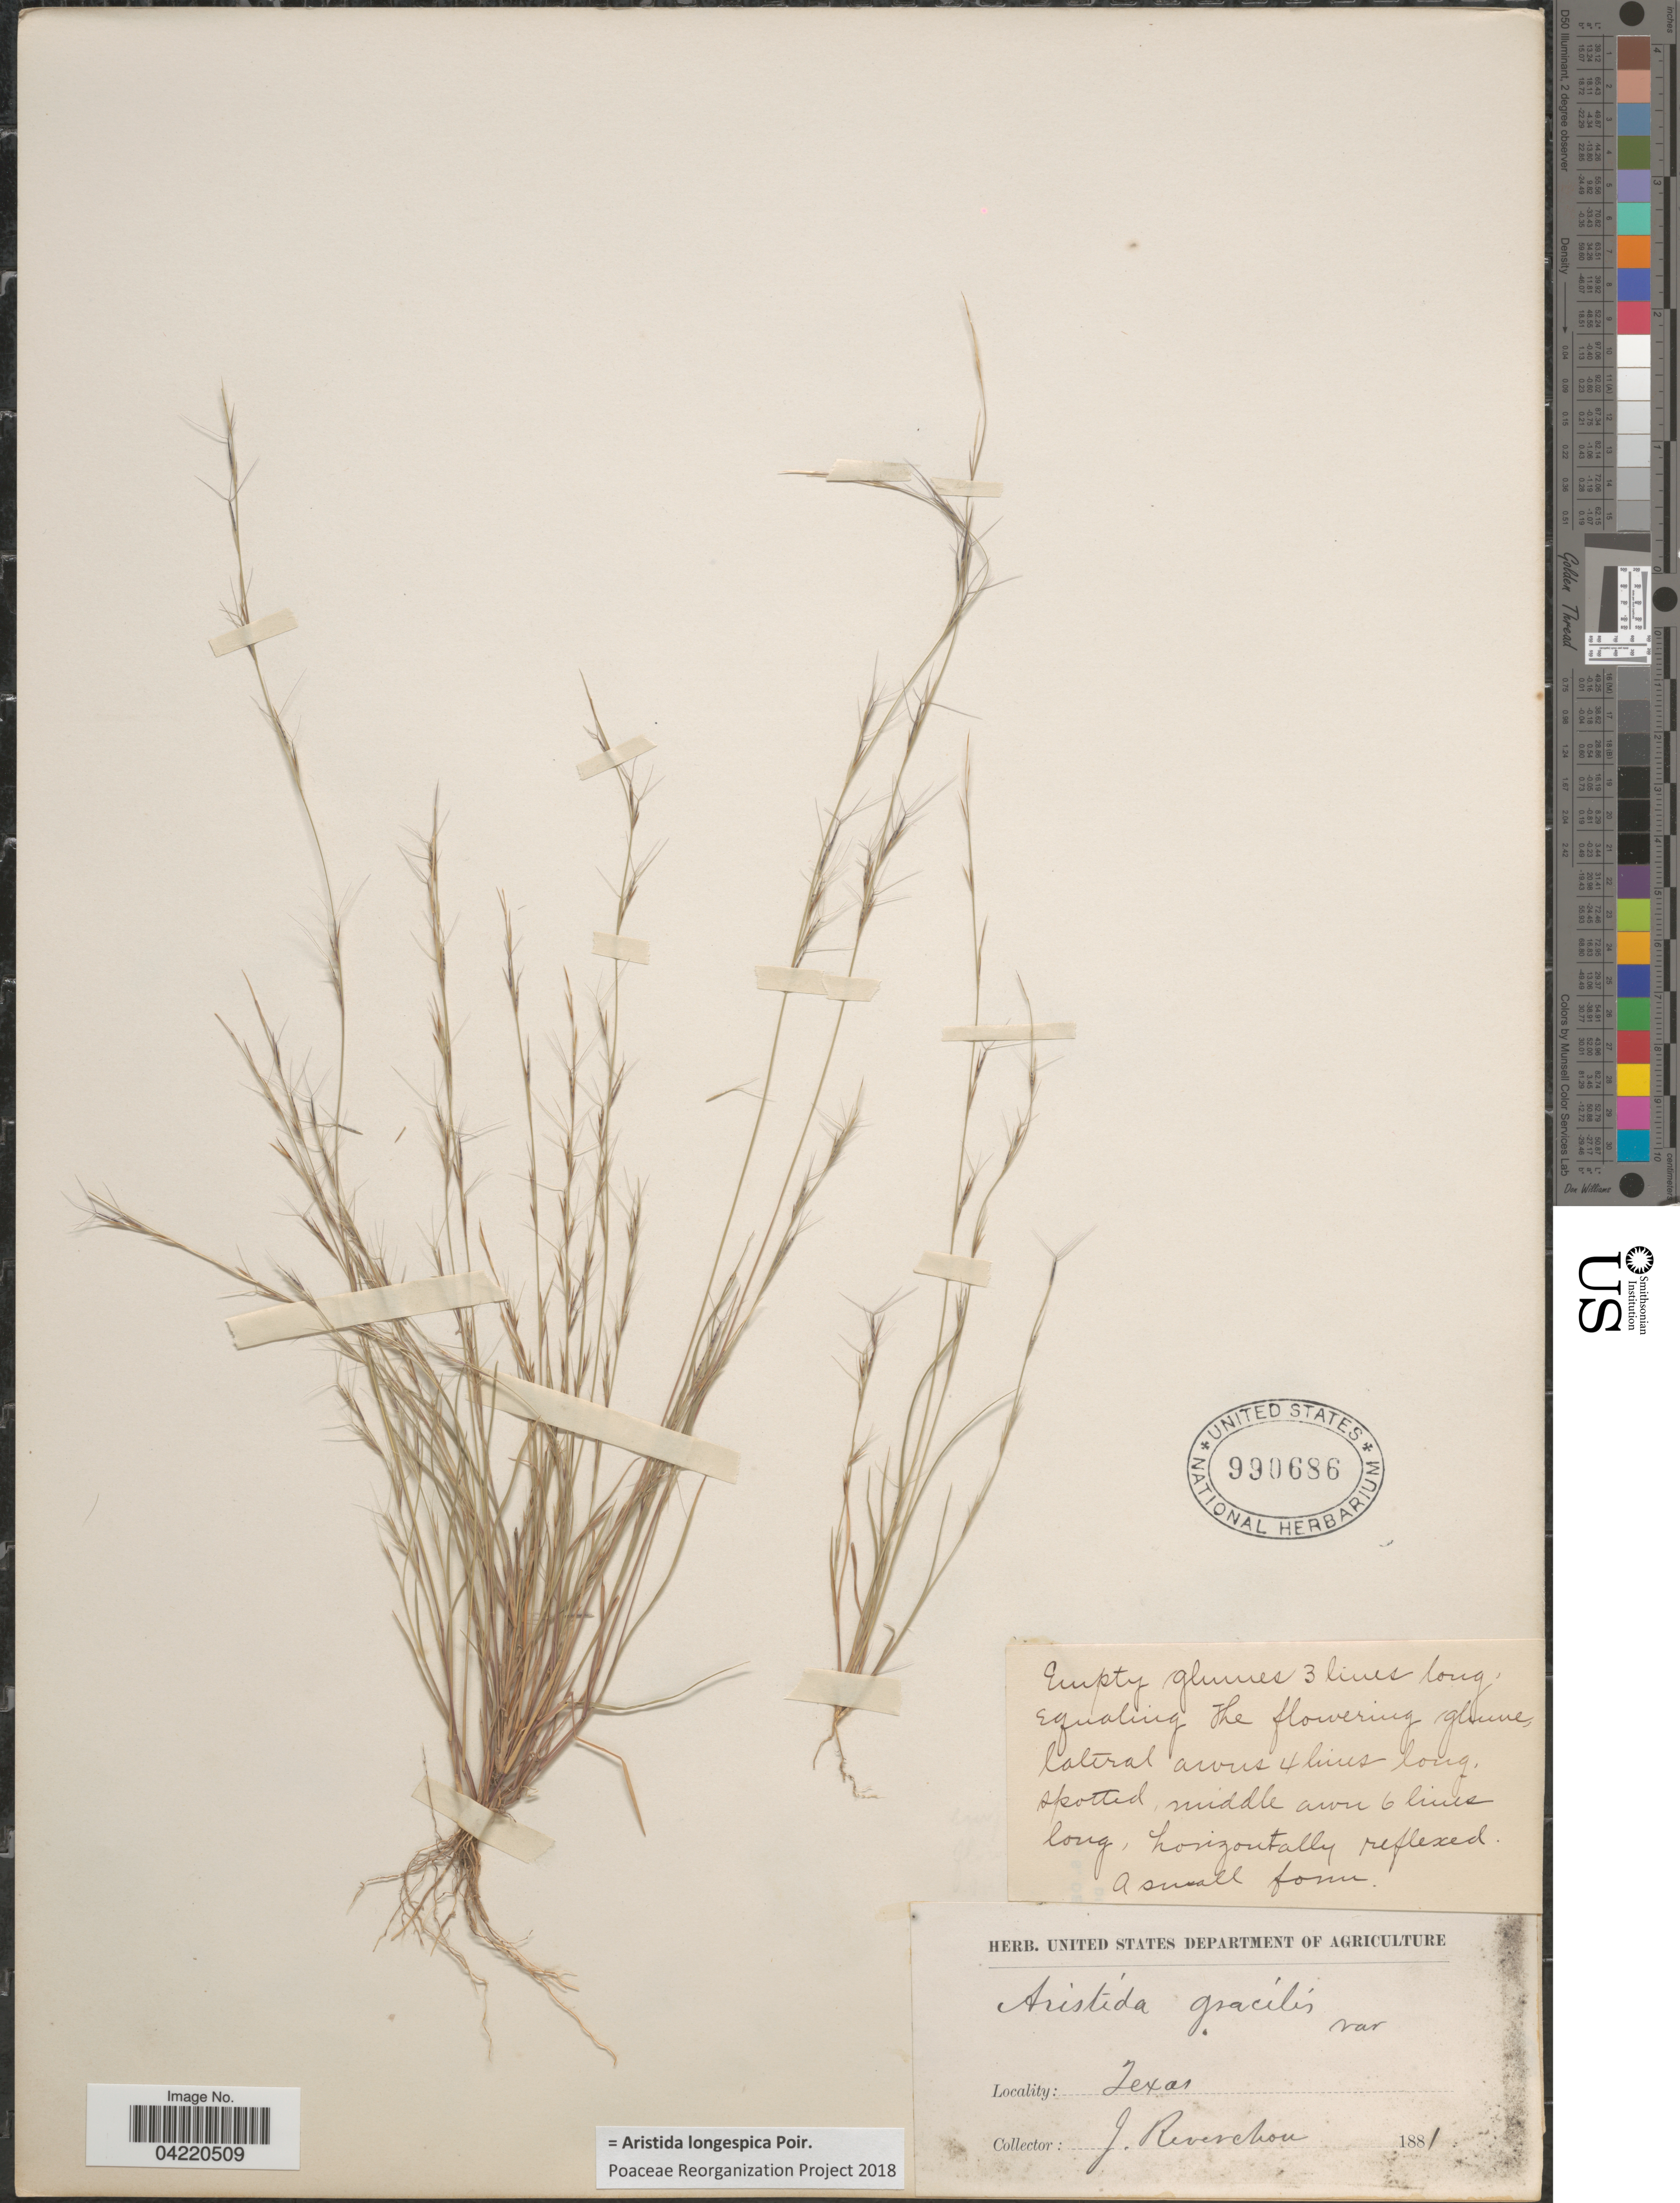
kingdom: Plantae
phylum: Tracheophyta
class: Liliopsida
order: Poales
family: Poaceae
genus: Aristida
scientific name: Aristida longespica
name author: Poir.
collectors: J. Reverchon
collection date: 1881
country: United States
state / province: Texas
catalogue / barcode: US 990686